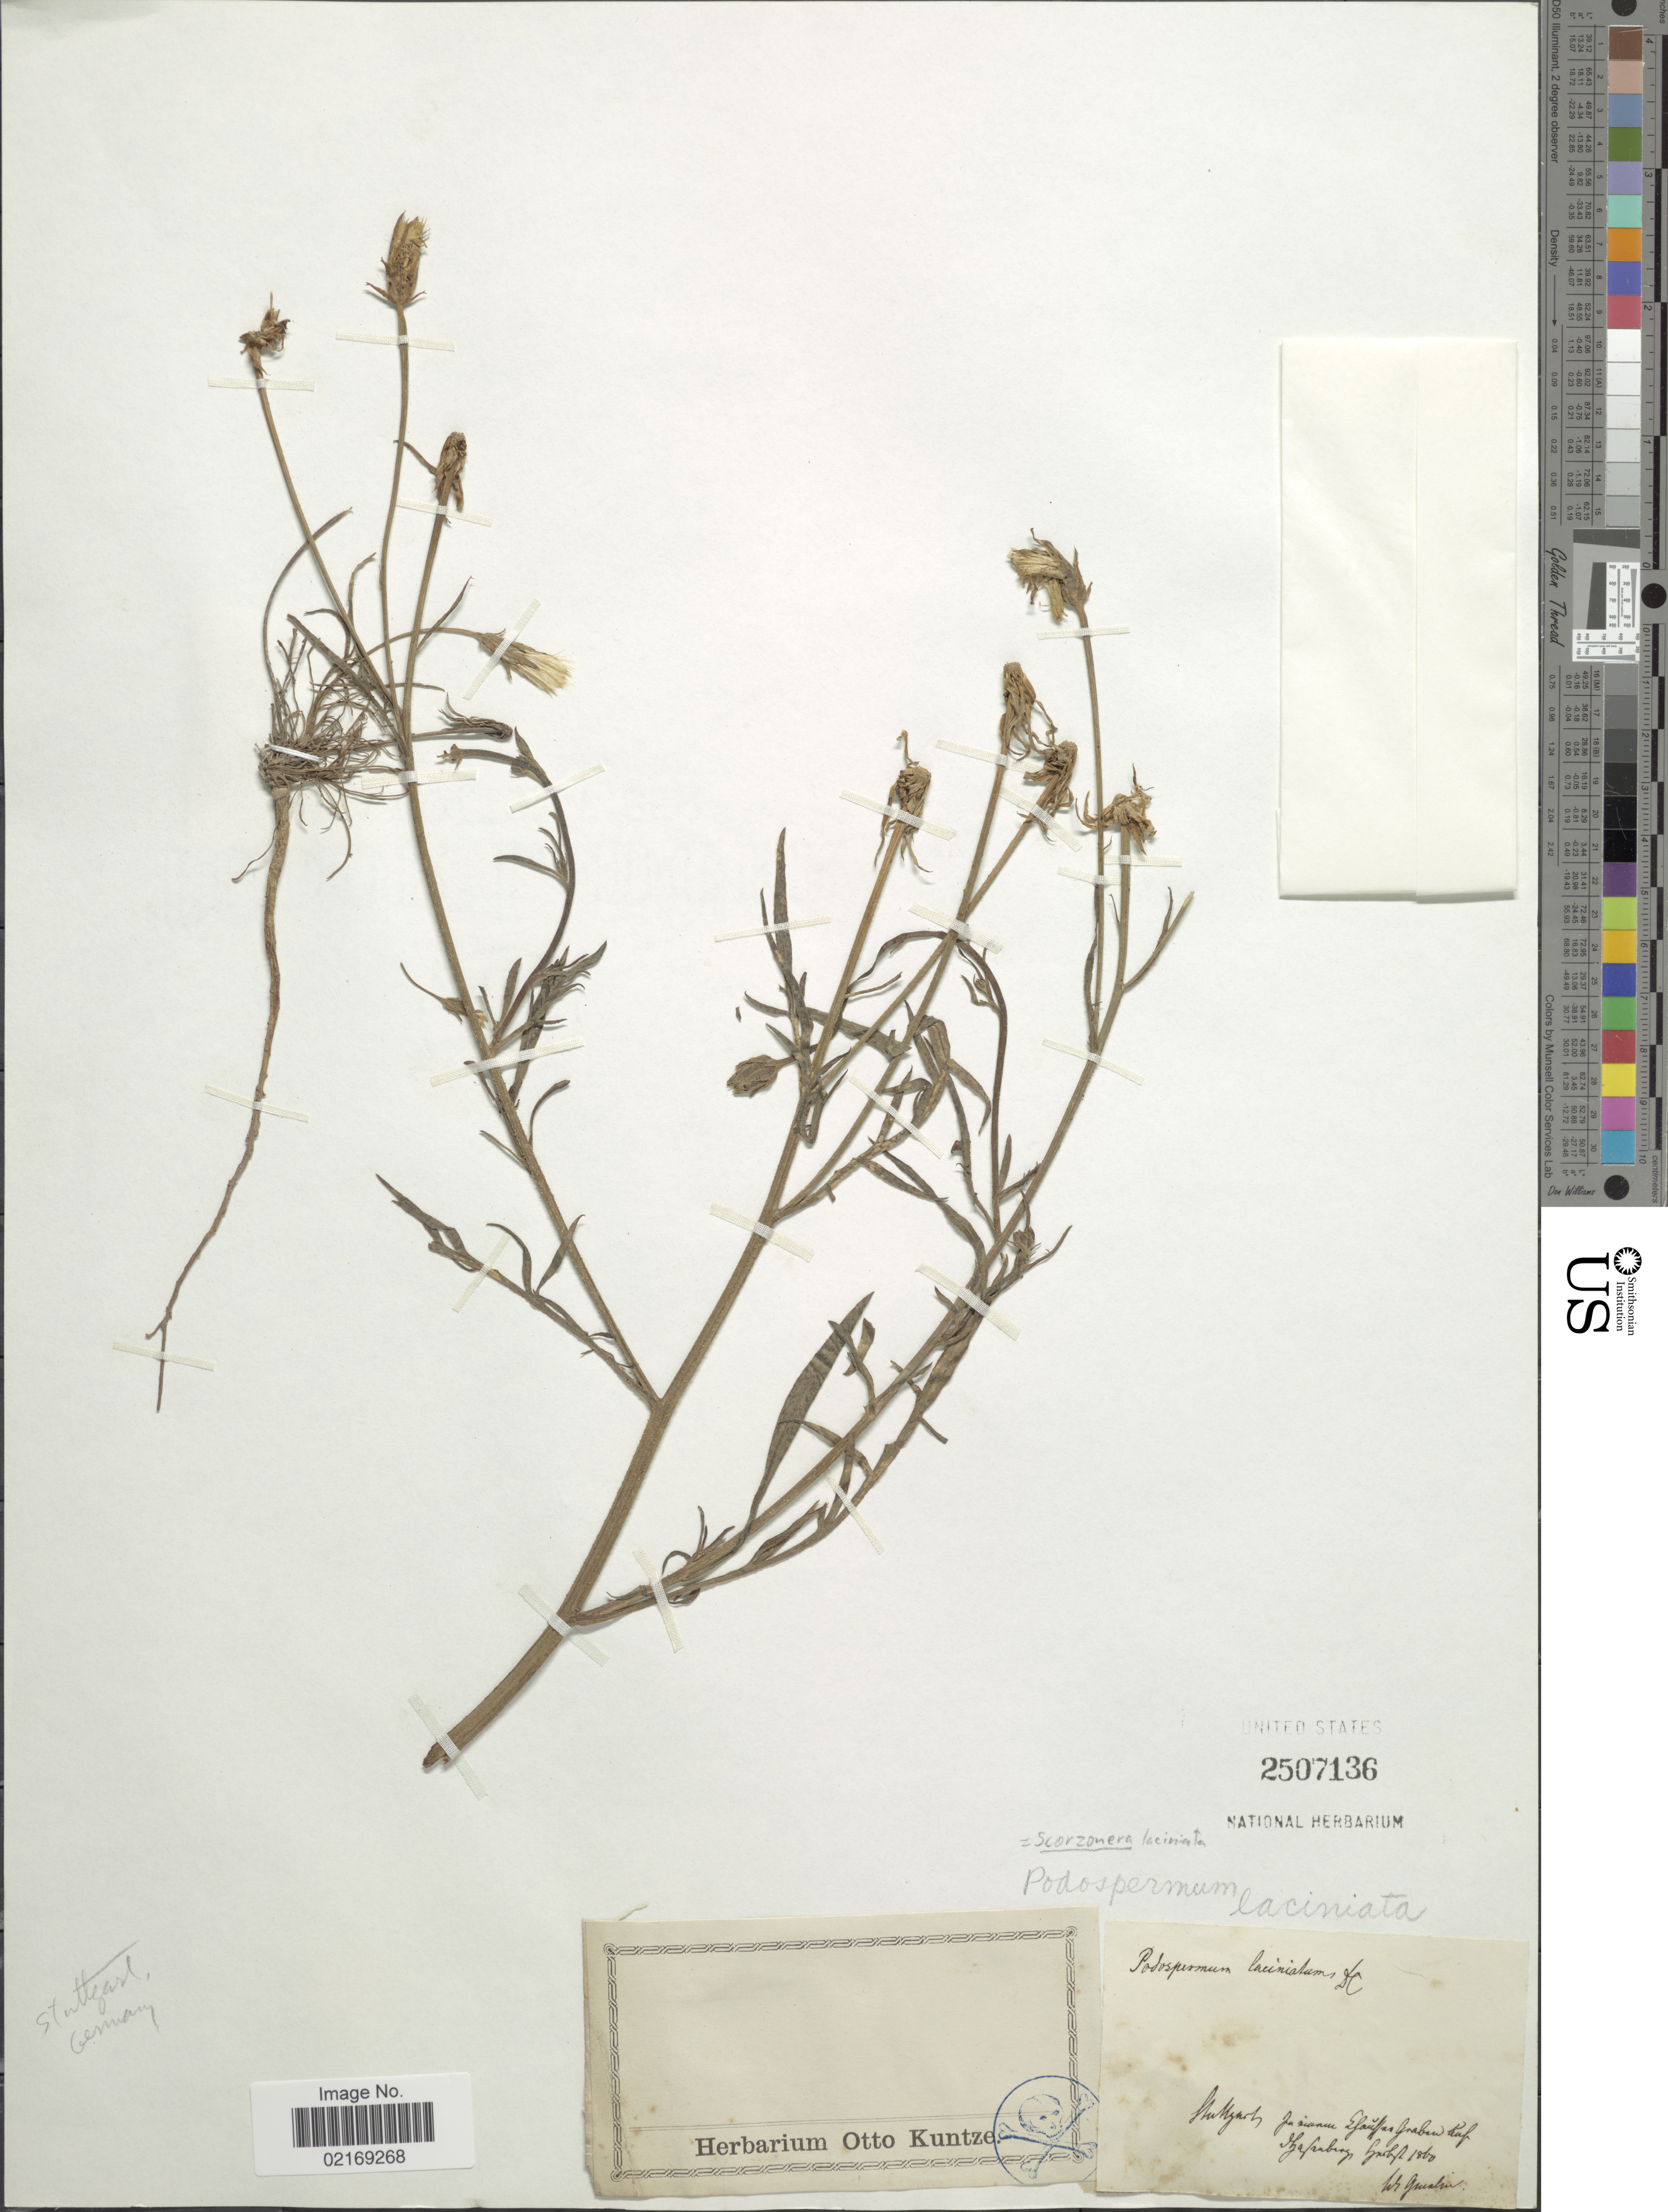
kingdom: Plantae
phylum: Tracheophyta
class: Magnoliopsida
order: Asterales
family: Asteraceae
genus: Podospermum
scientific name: Podospermum laciniatum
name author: (L.) DC.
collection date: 1860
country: Germany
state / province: Baden-Württemberg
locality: Stuttgart Jariaam Glaufas Graben auf Zafrabrag Grobyf. [interpreted]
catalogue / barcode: US 2507136